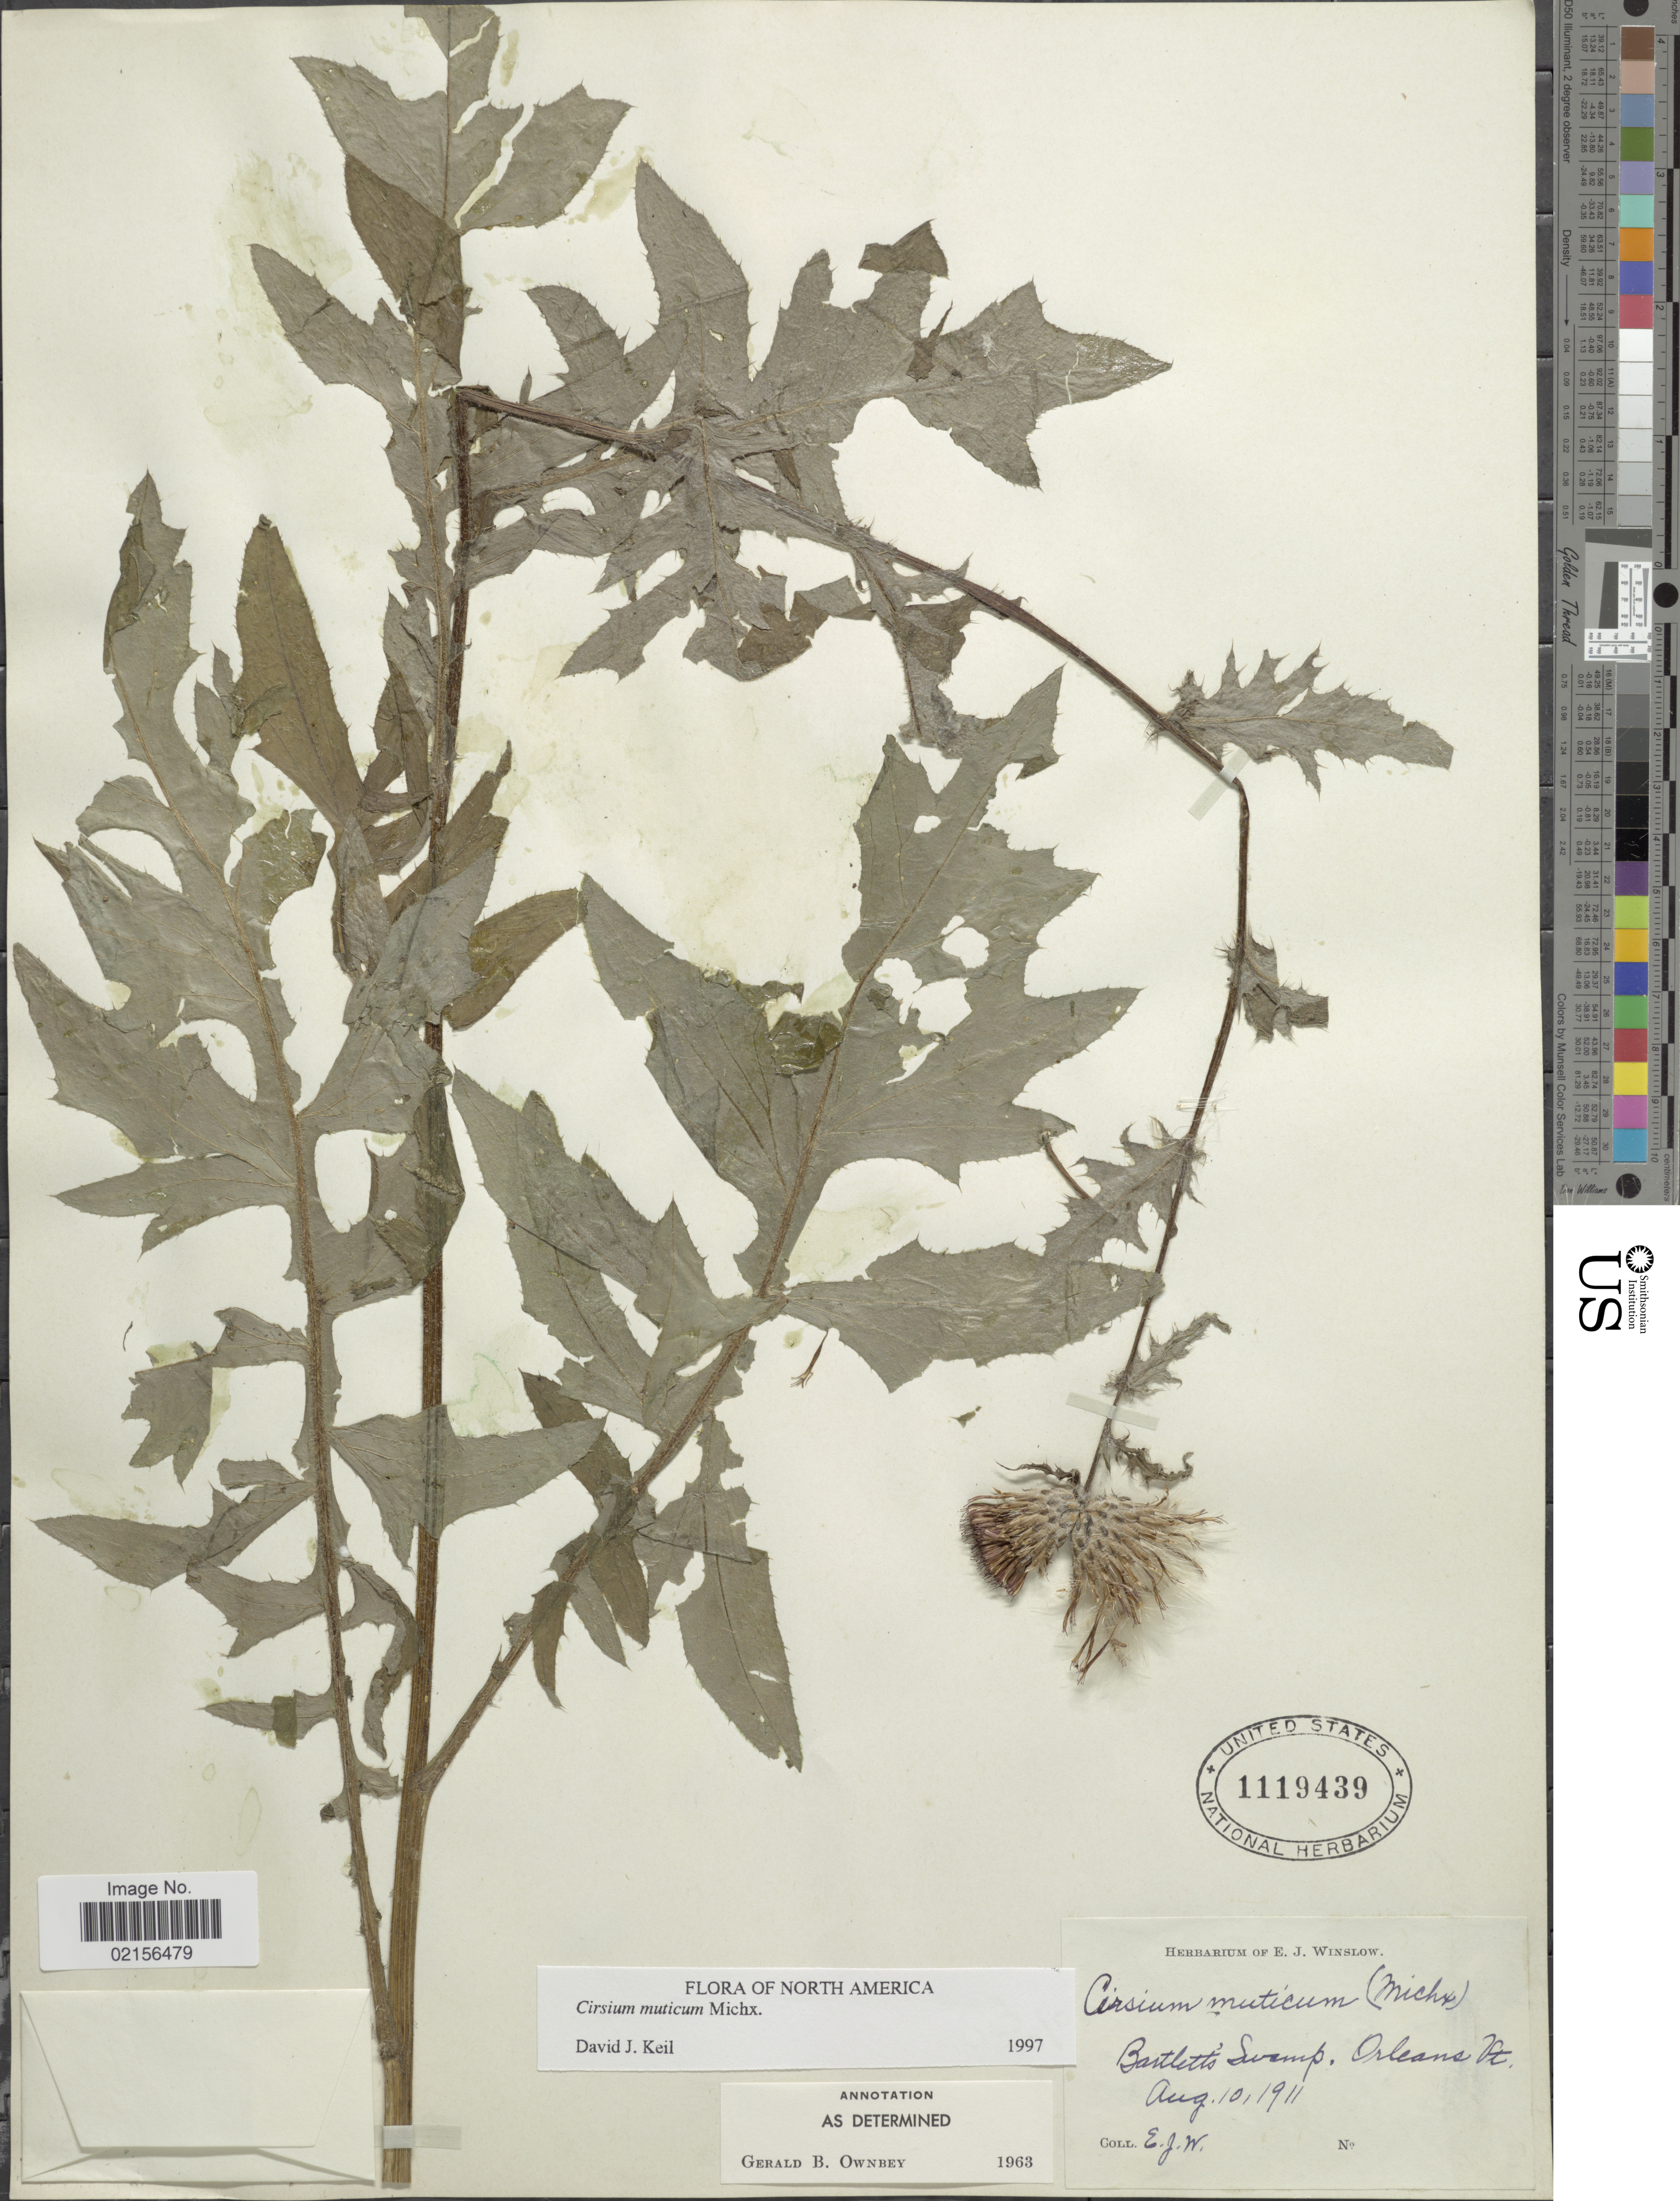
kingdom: Plantae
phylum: Tracheophyta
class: Magnoliopsida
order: Asterales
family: Asteraceae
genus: Cirsium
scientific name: Cirsium muticum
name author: Michx.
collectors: E. Winslow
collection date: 1911-08-10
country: United States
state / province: Vermont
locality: Bartlett's Swamp, Orleans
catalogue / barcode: US 1119439